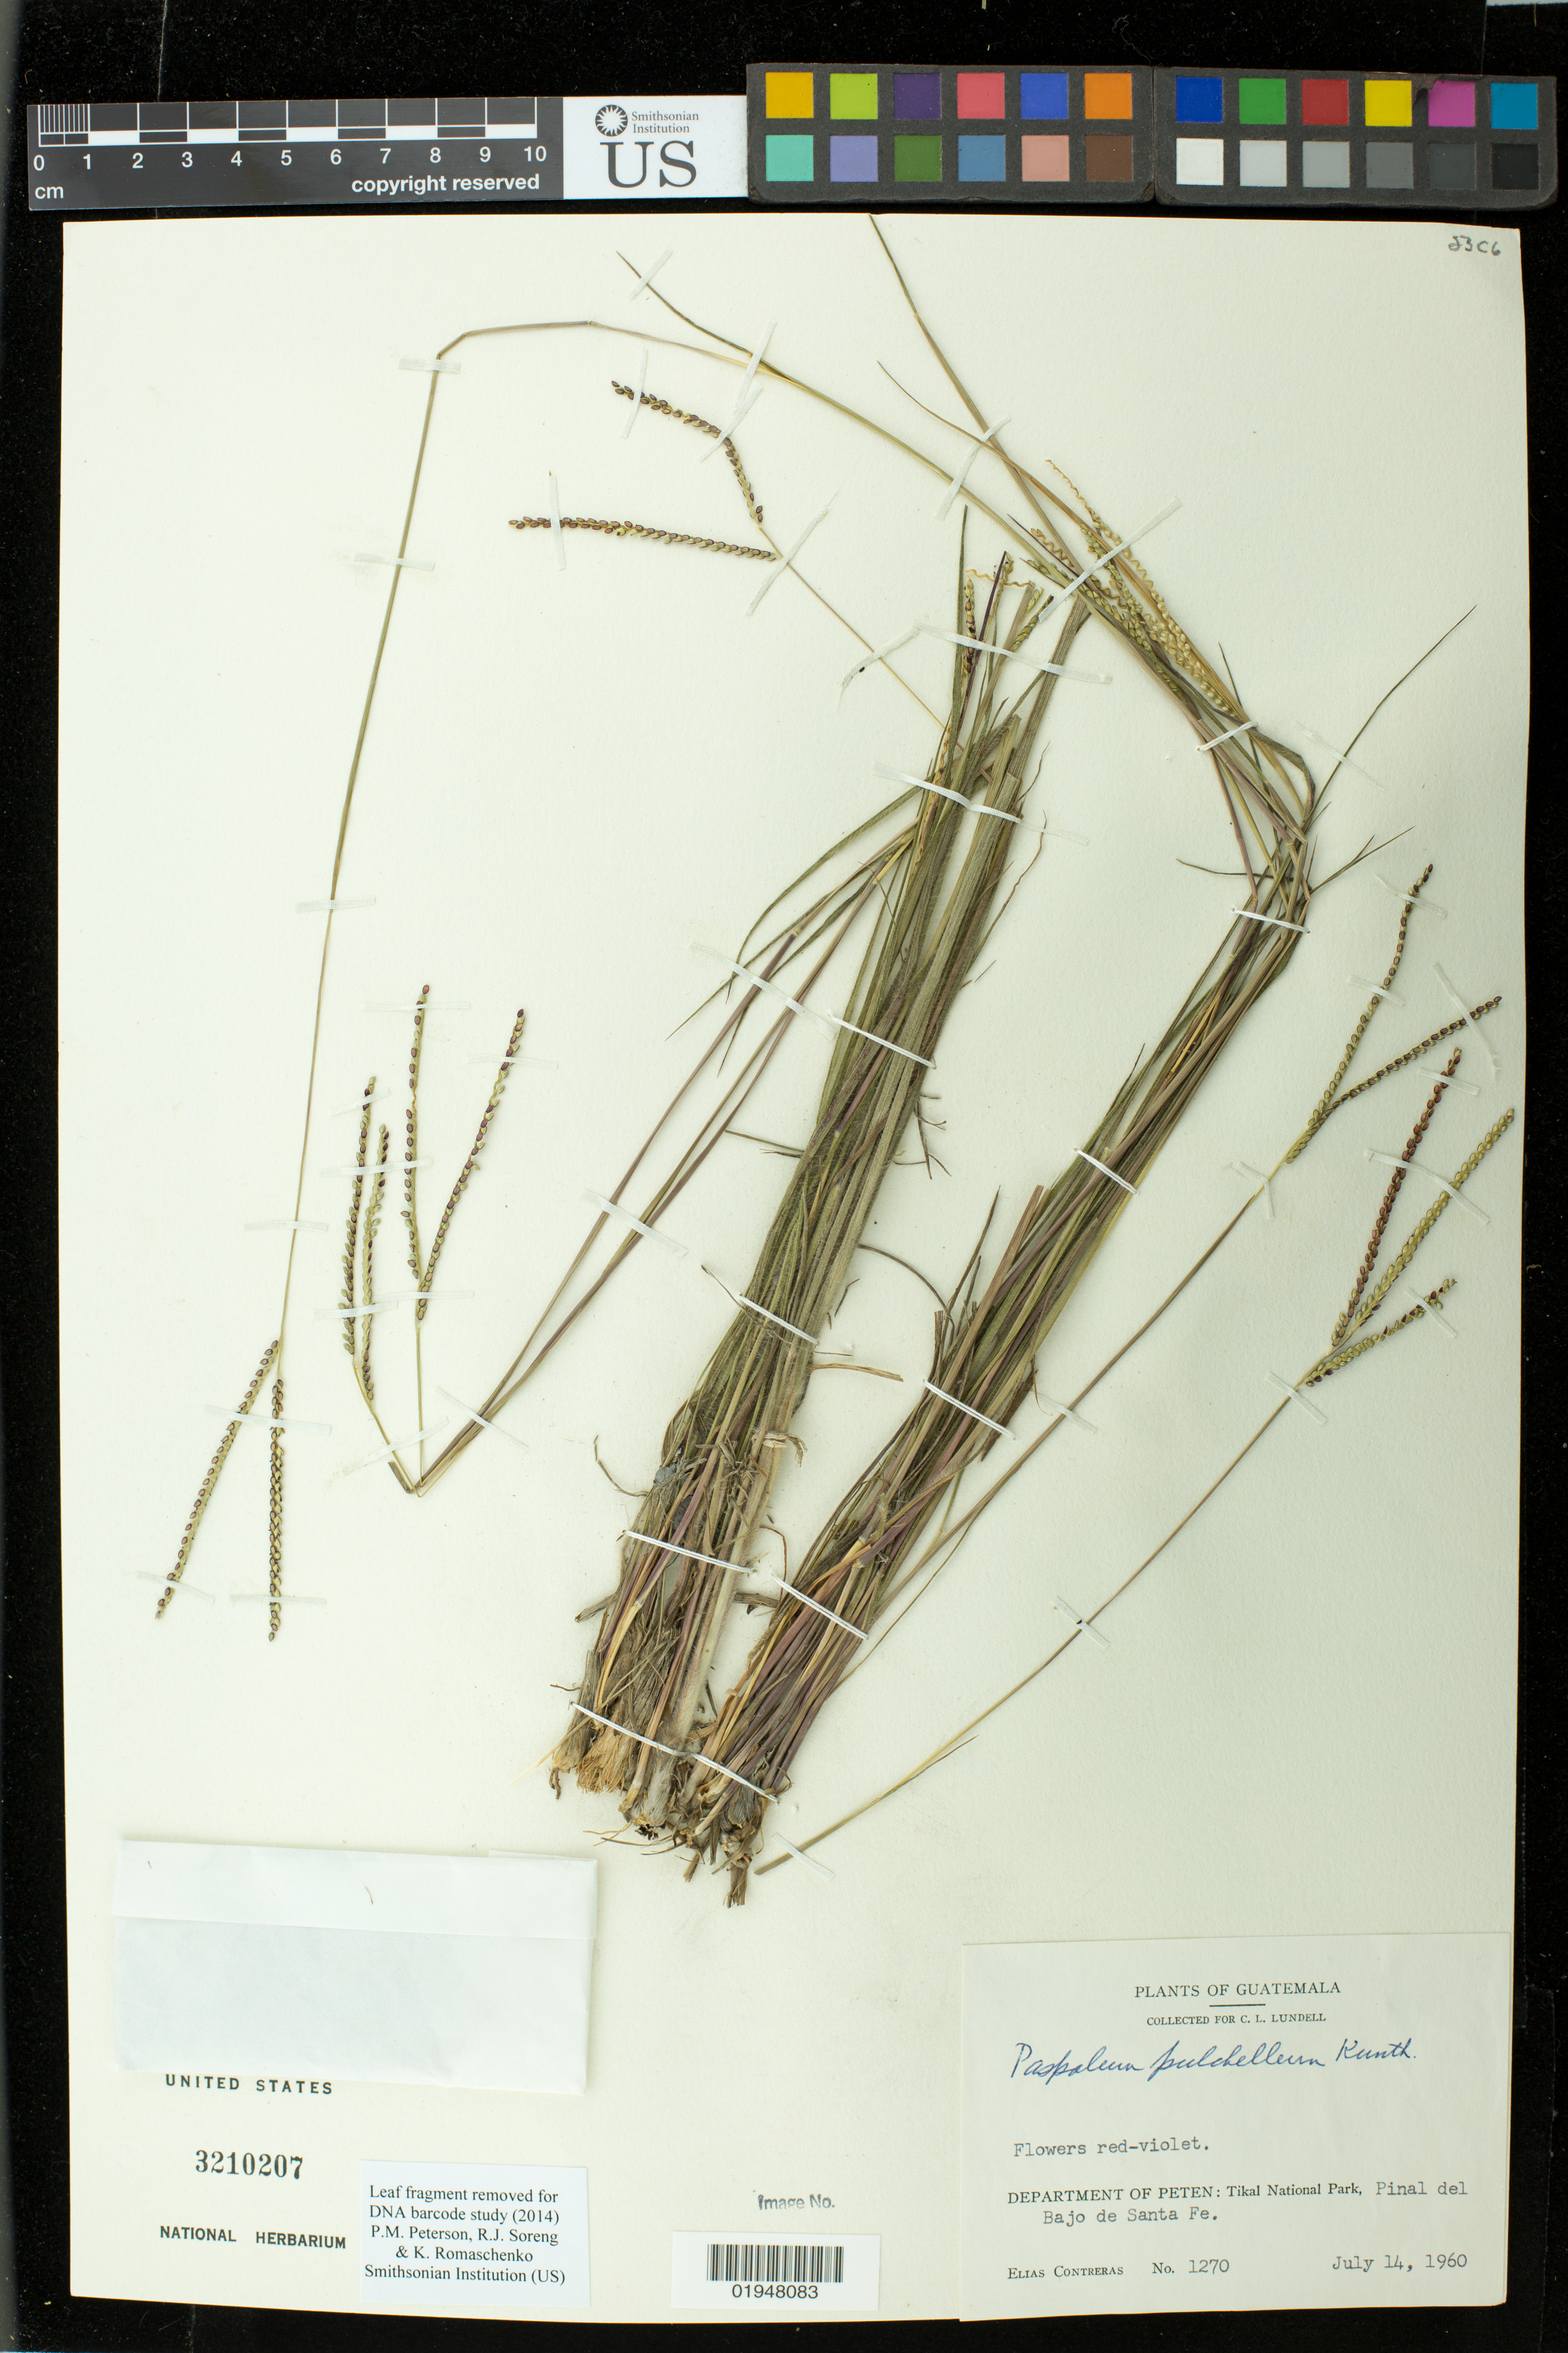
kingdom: Plantae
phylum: Tracheophyta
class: Liliopsida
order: Poales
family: Poaceae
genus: Paspalum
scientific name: Paspalum pulchellum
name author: Kunth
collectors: E. Contreras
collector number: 1270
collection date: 1960-07-14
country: Guatemala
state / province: El Petén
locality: Tikal National Park, Pinal del Bajo de Santa Fe.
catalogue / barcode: US 3210207